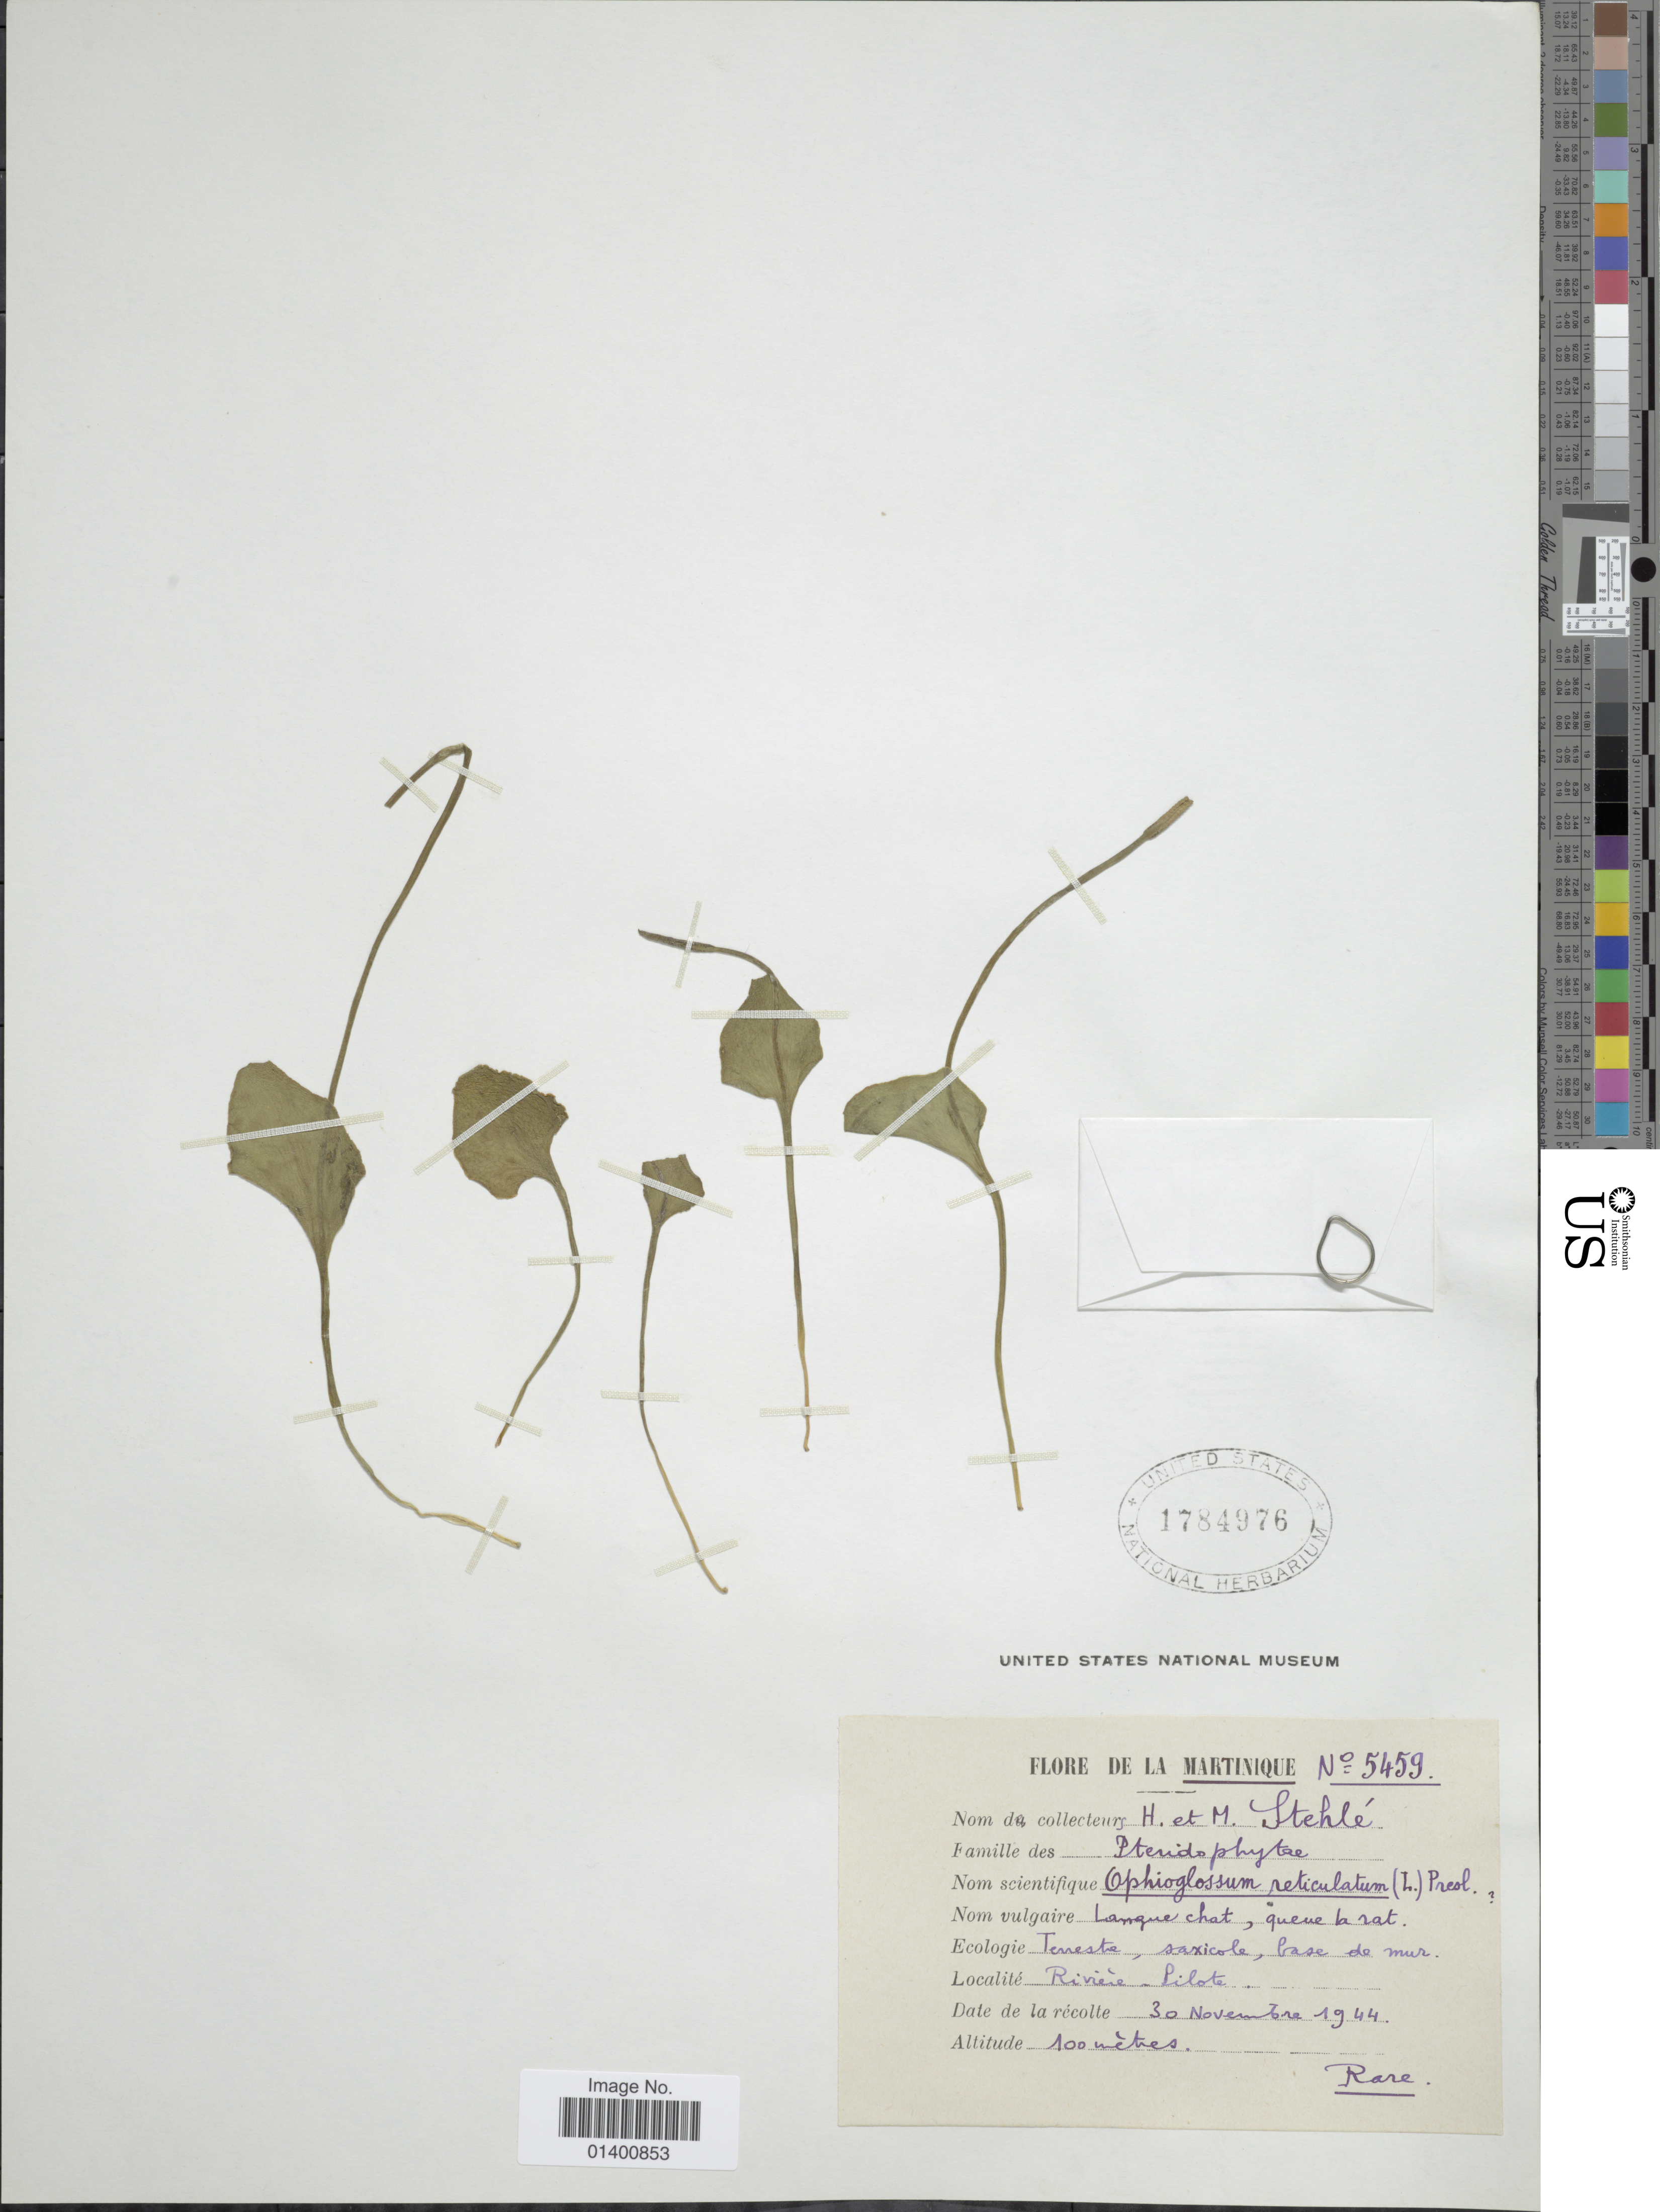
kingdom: Plantae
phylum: Tracheophyta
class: Polypodiopsida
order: Ophioglossales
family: Ophioglossaceae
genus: Ophioglossum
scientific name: Ophioglossum reticulatum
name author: L.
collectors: H. Stehlé & M. Stehlé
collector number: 5459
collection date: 1944-11-30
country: Martinique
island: Martinique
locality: Rivière- Pilote.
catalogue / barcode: US 1784976